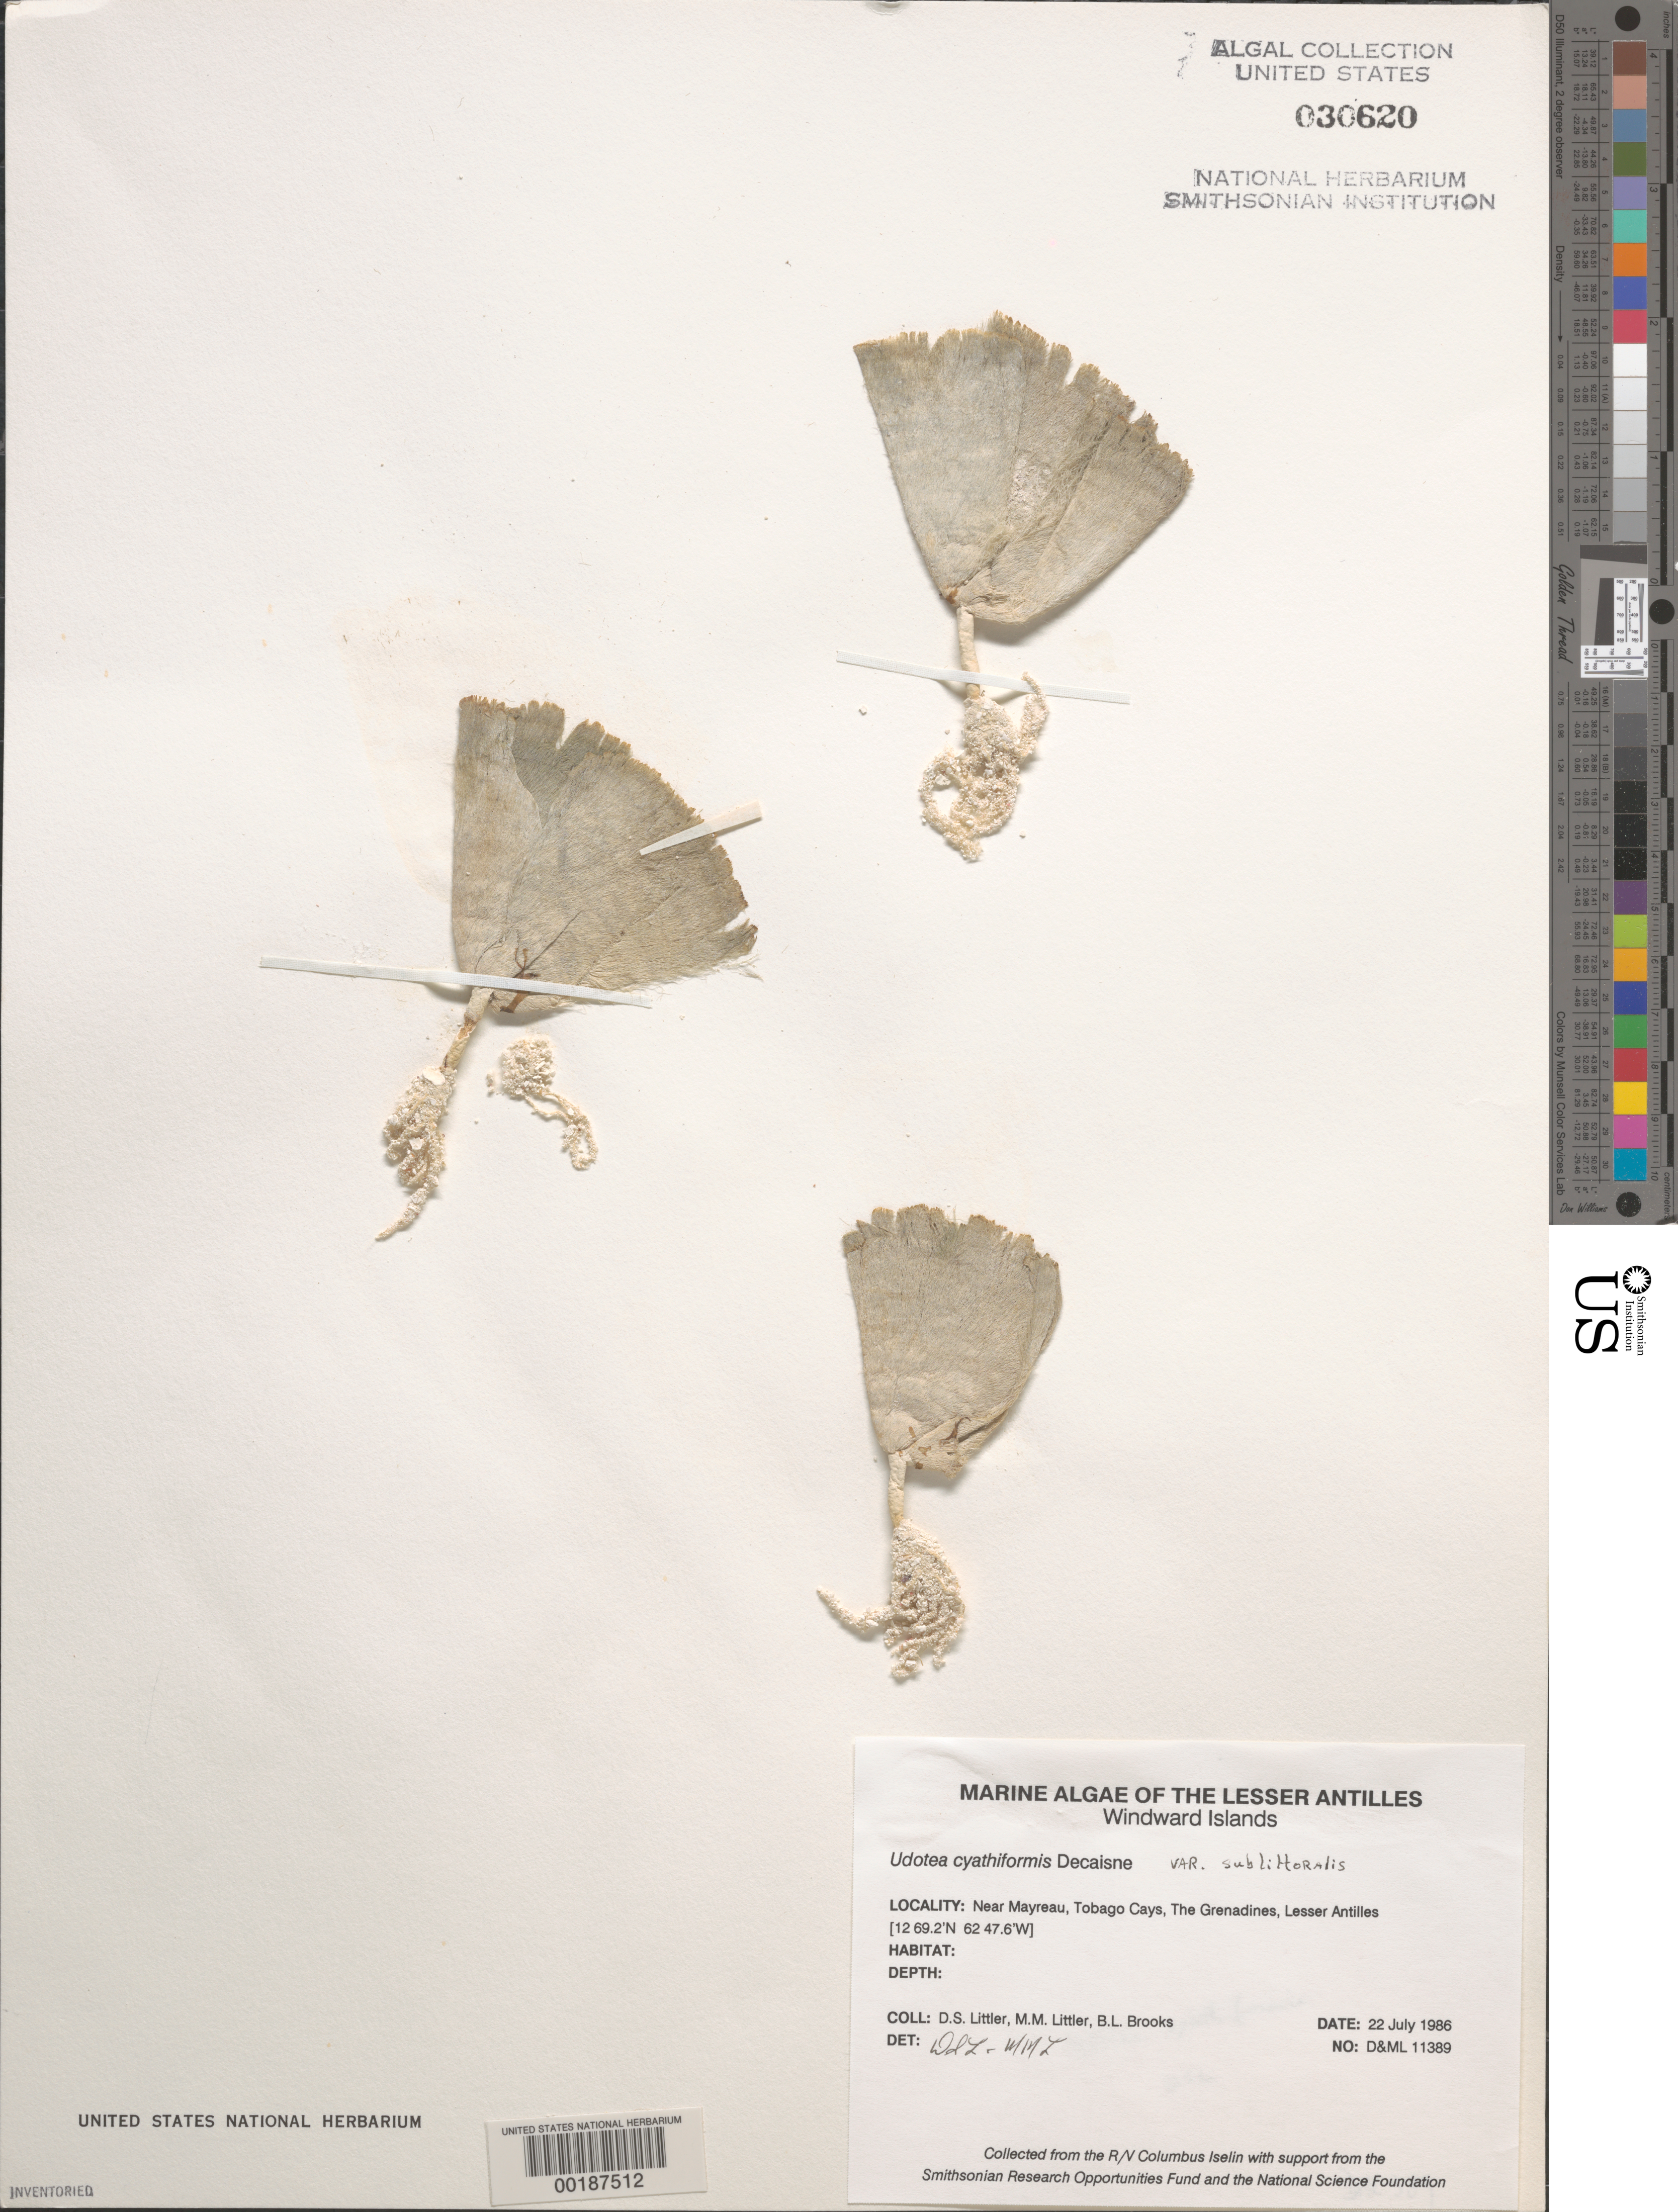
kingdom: Plantae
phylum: Chlorophyta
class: Ulvophyceae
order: Bryopsidales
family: Udoteaceae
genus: Udotea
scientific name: Udotea cyathiformis f. sublittoralis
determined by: Littler, D. S.; Littler, M. M.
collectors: D. S. Littler, M. M. Littler & B. Brooks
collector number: D&ML 11389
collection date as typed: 22 Jul 1986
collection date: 1986-07-22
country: St. Vincent - Grenadines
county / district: Grenadines Parish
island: Mayreau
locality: Near Mayreau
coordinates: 12 69.2' N, 62 47.6' W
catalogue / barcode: US 30620